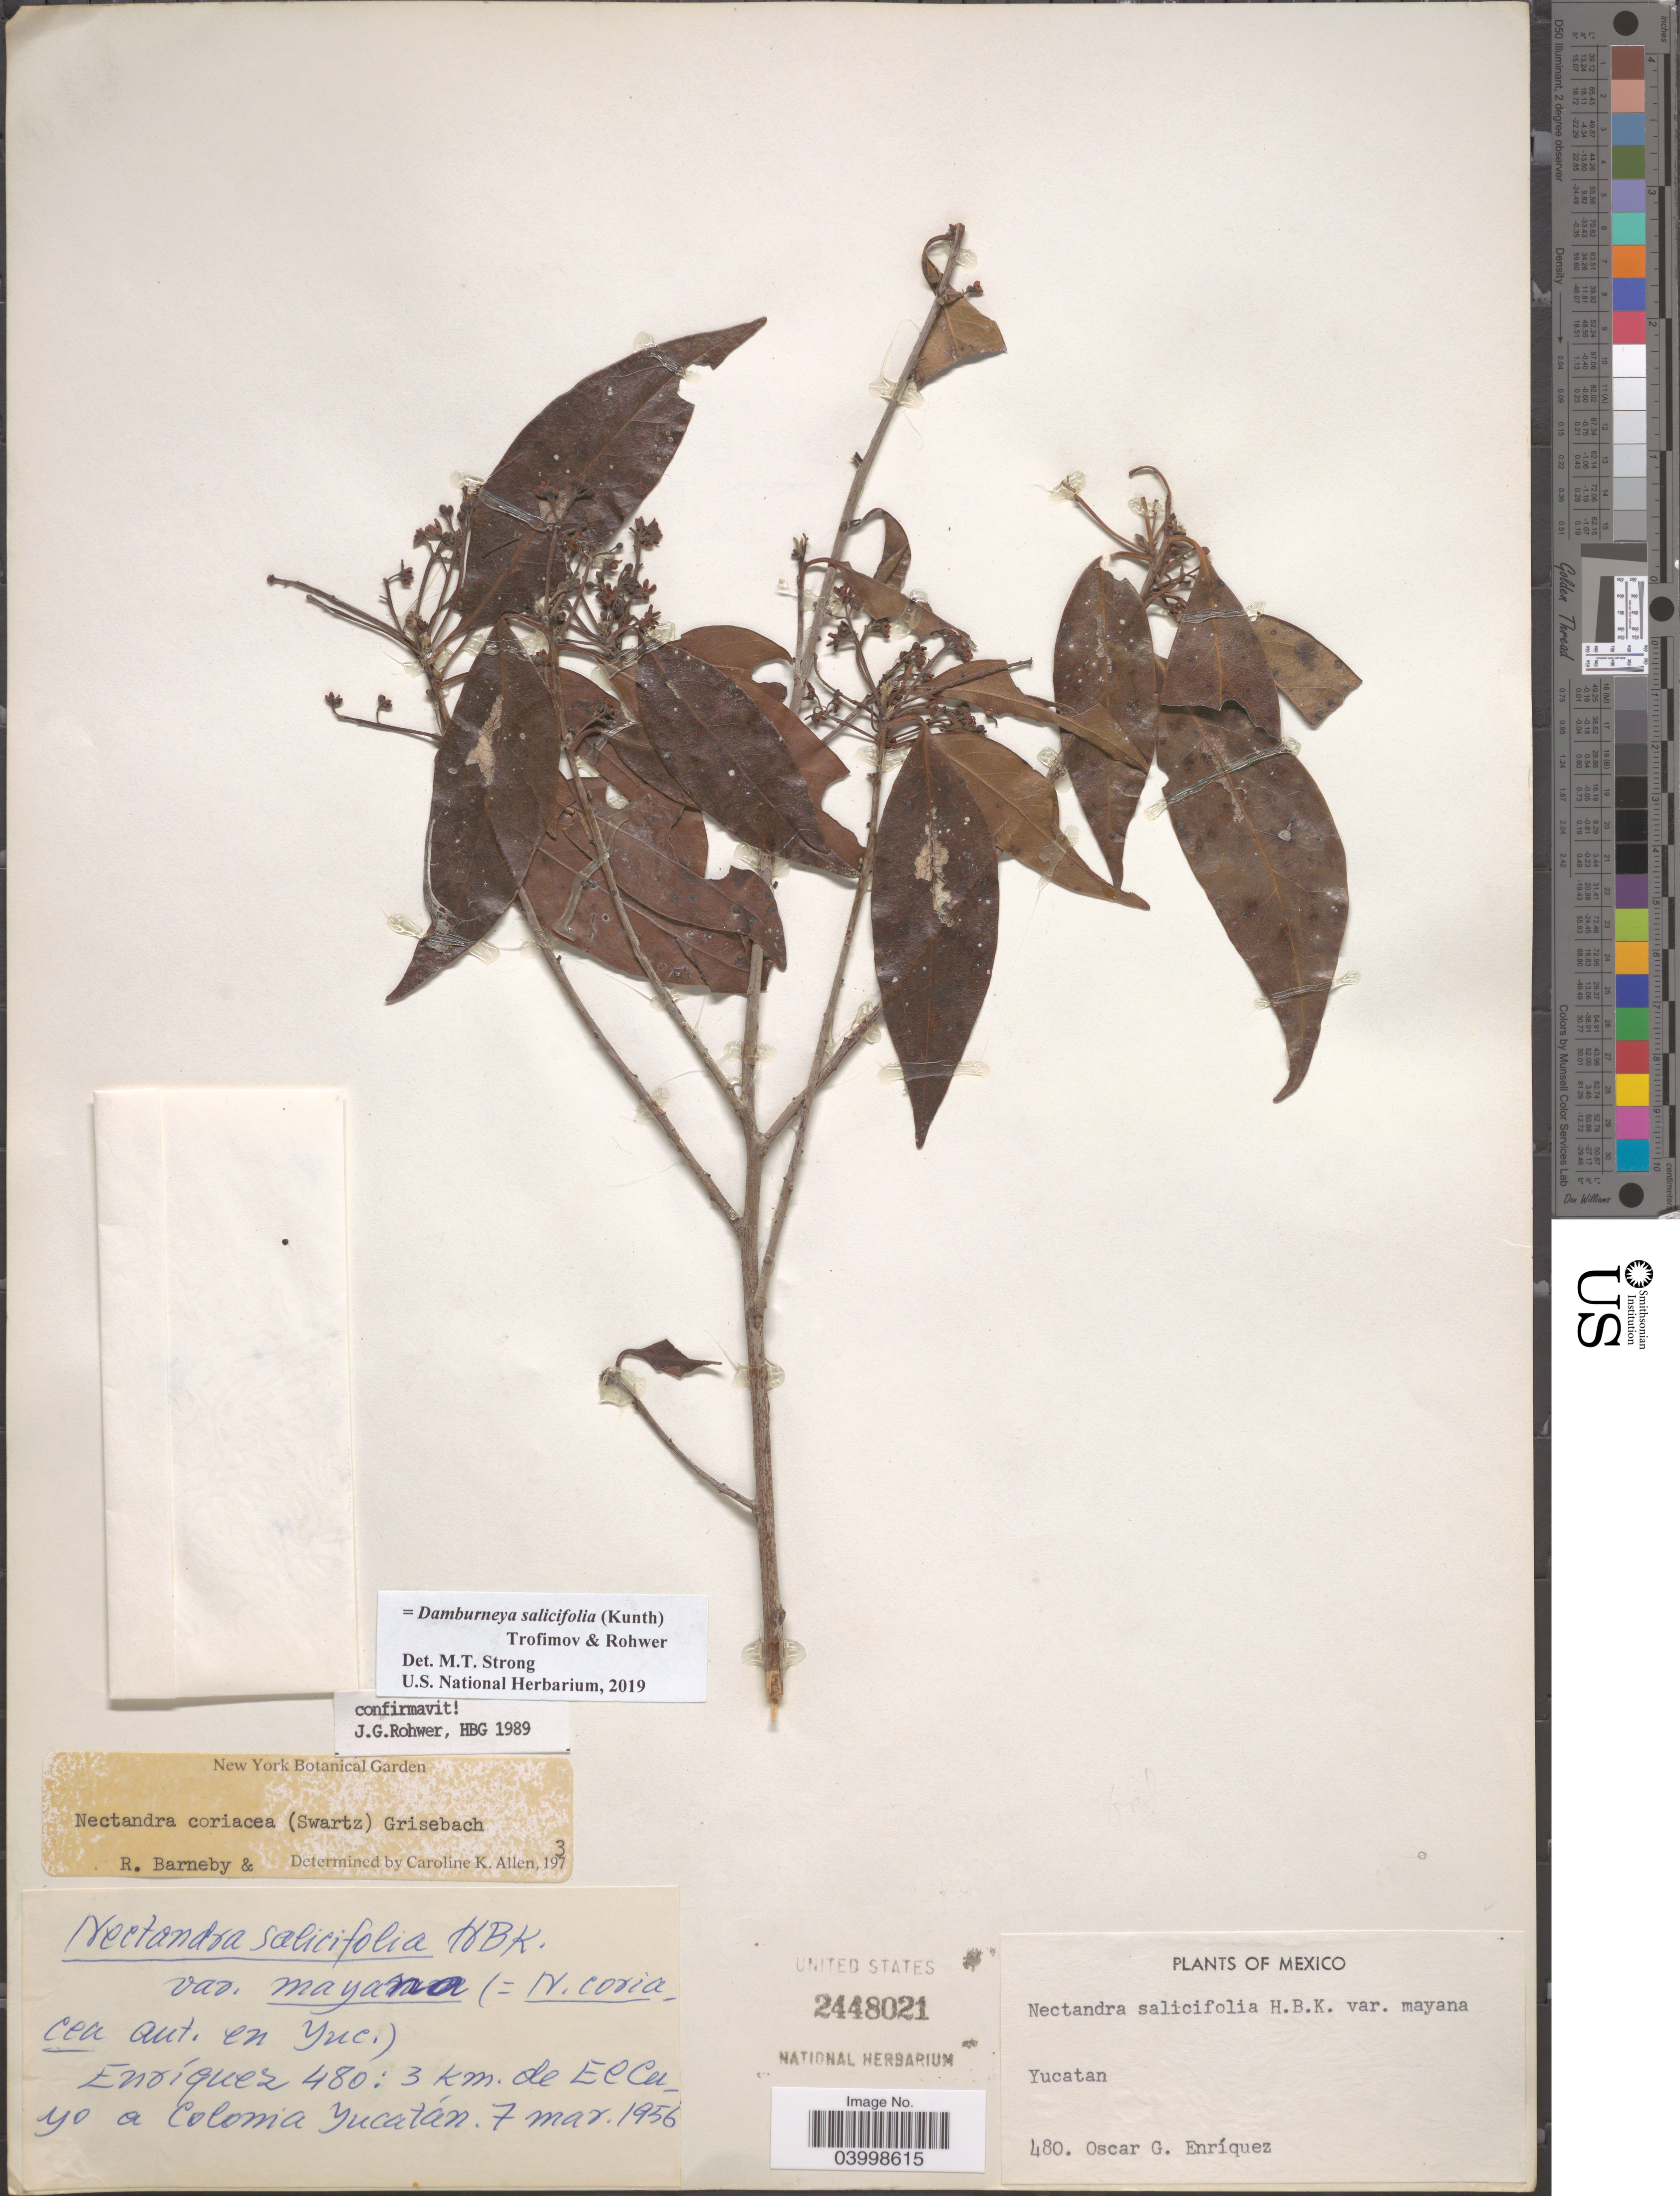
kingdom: Plantae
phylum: Tracheophyta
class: Magnoliopsida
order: Laurales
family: Lauraceae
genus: Damburneya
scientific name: Damburneya salicifolia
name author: (Kunth) Trofimov & Rohwer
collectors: O. Enriquez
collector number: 480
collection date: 1956-03-07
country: Mexico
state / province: Yucatán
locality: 3 km. de El Cuyo a Colonia Yucatan.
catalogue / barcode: US 2448021